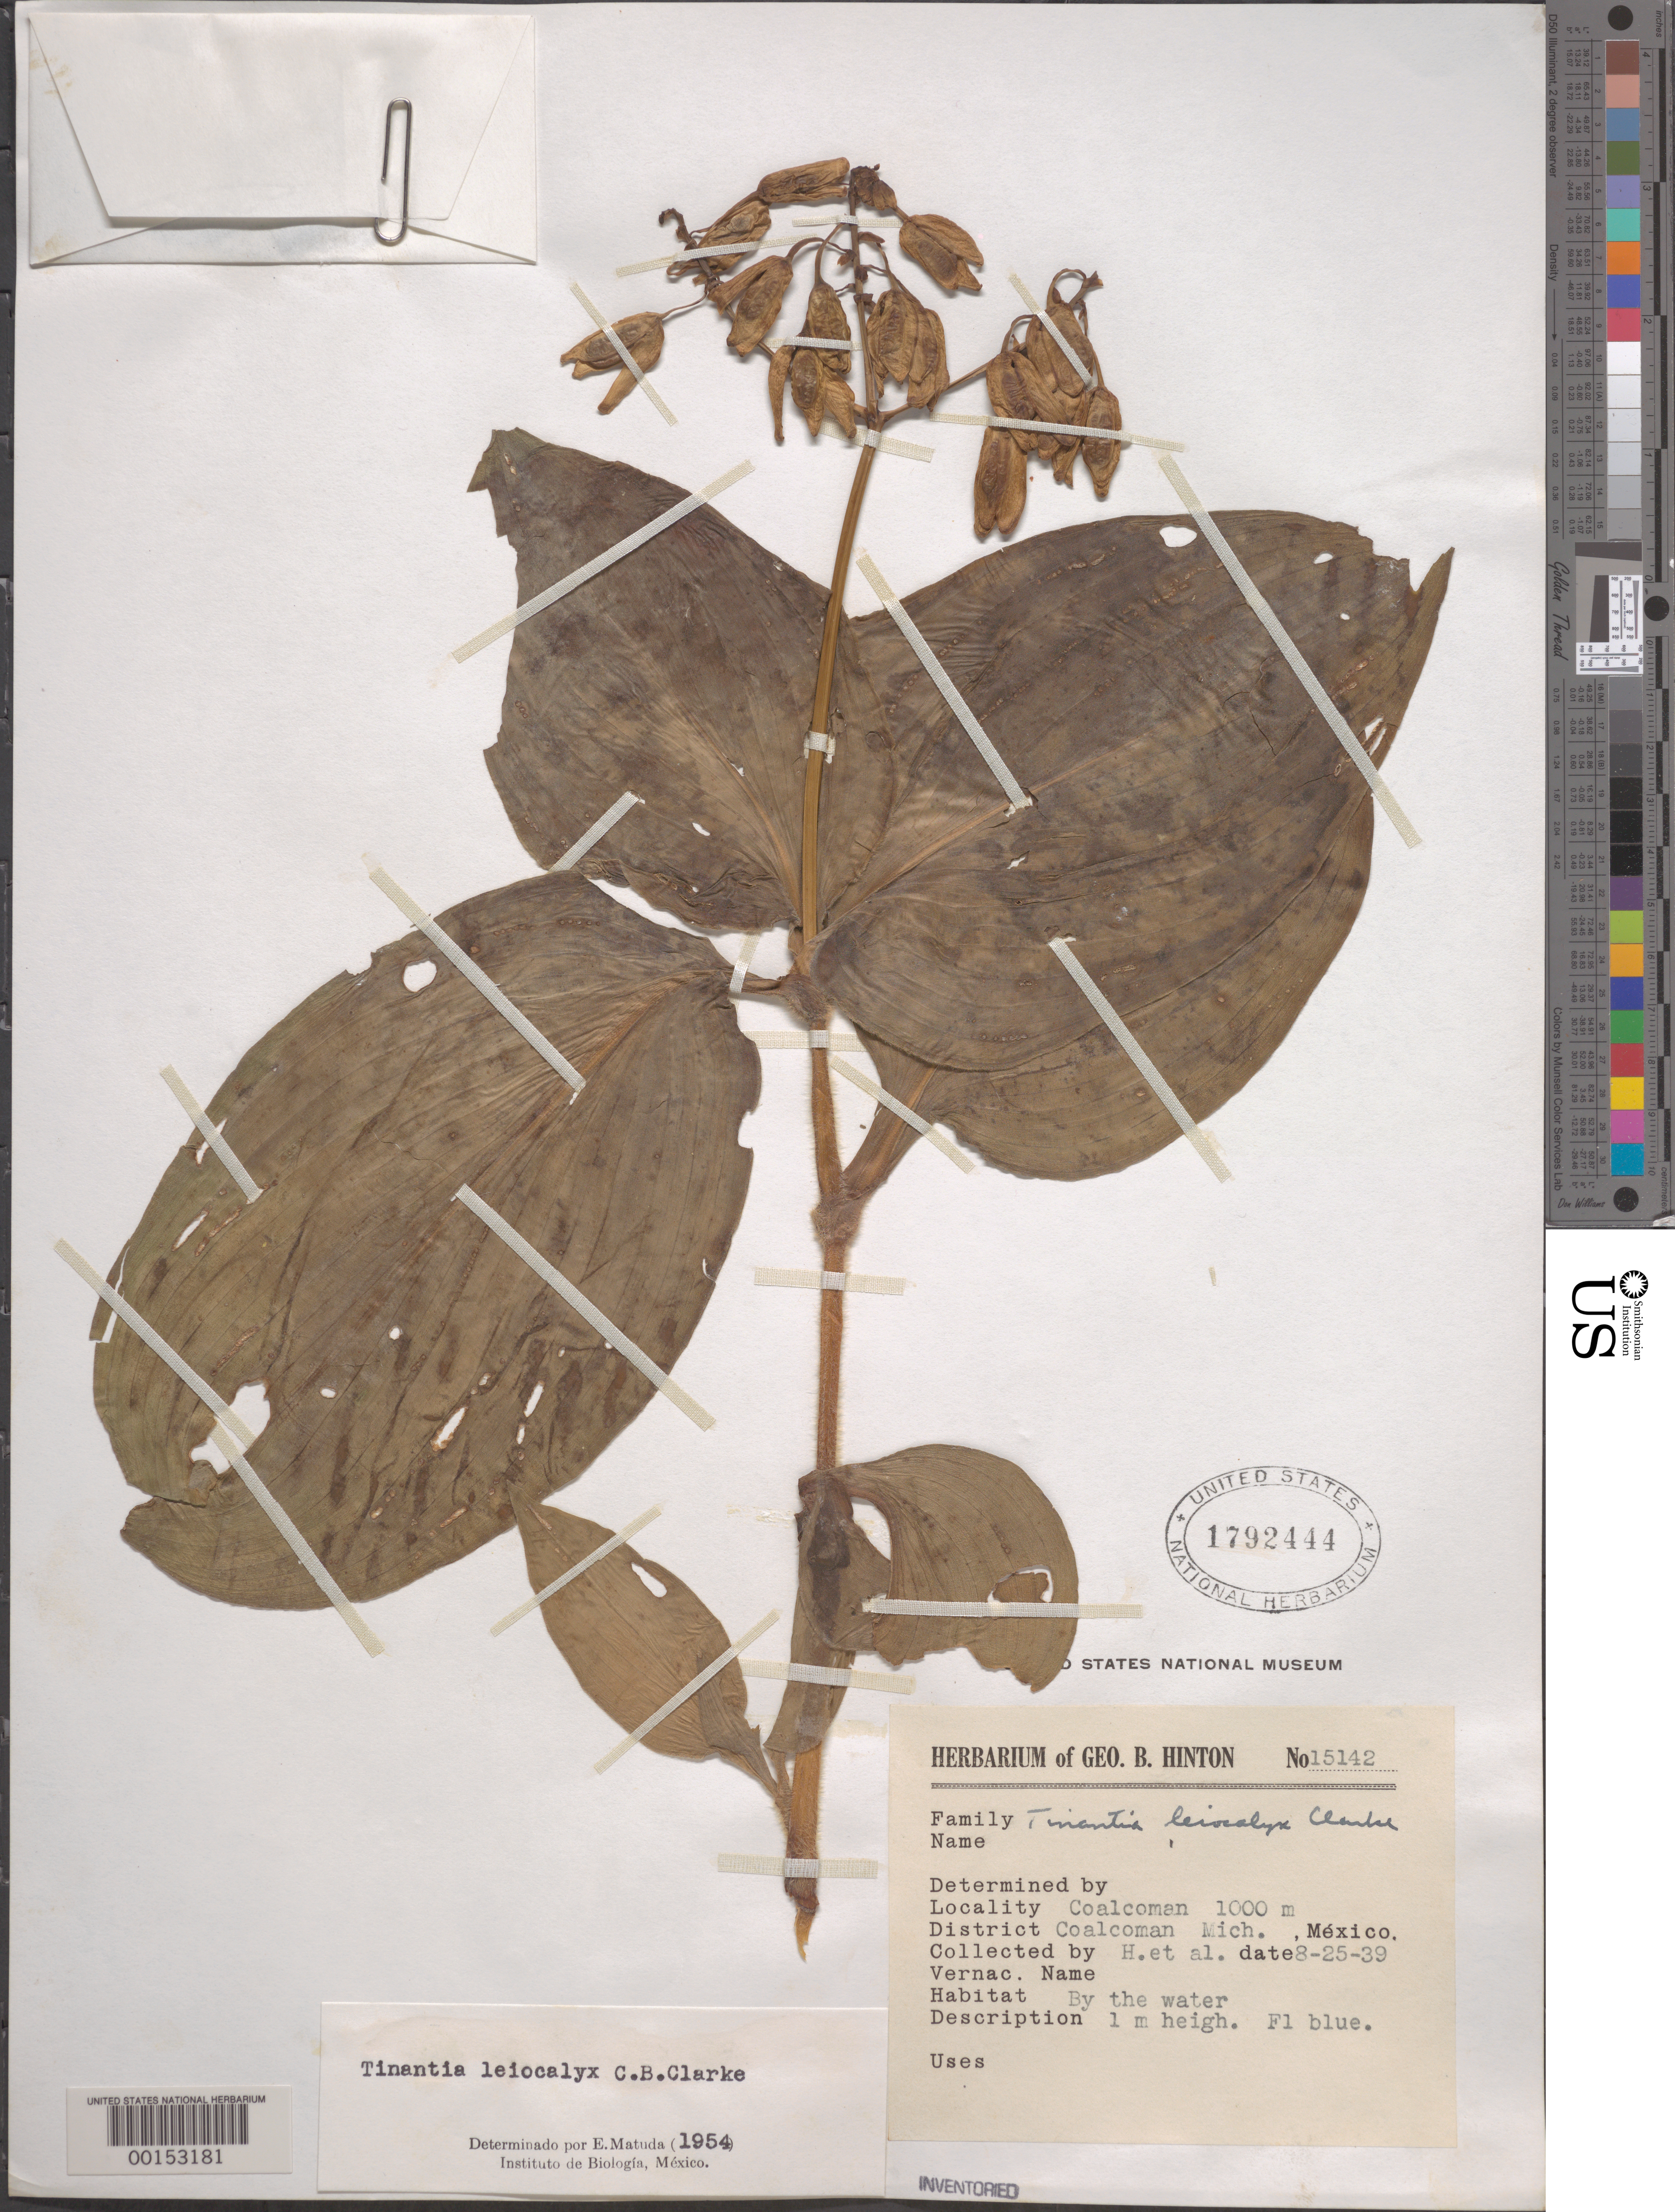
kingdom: Plantae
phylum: Tracheophyta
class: Liliopsida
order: Commelinales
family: Commelinaceae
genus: Tinantia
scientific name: Tinantia leiocalyx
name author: C.B. Clarke in Donn. Sm.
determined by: Matuda, E.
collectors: G. B. Hinton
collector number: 15142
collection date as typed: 25 Aug 1939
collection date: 1939-08-25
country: Mexico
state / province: Michoacán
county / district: Coalcomán De Vazquez Pallares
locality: Coalcomán Mun. (?), Coalcomán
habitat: Waters edge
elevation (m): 1000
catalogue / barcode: US 1792444